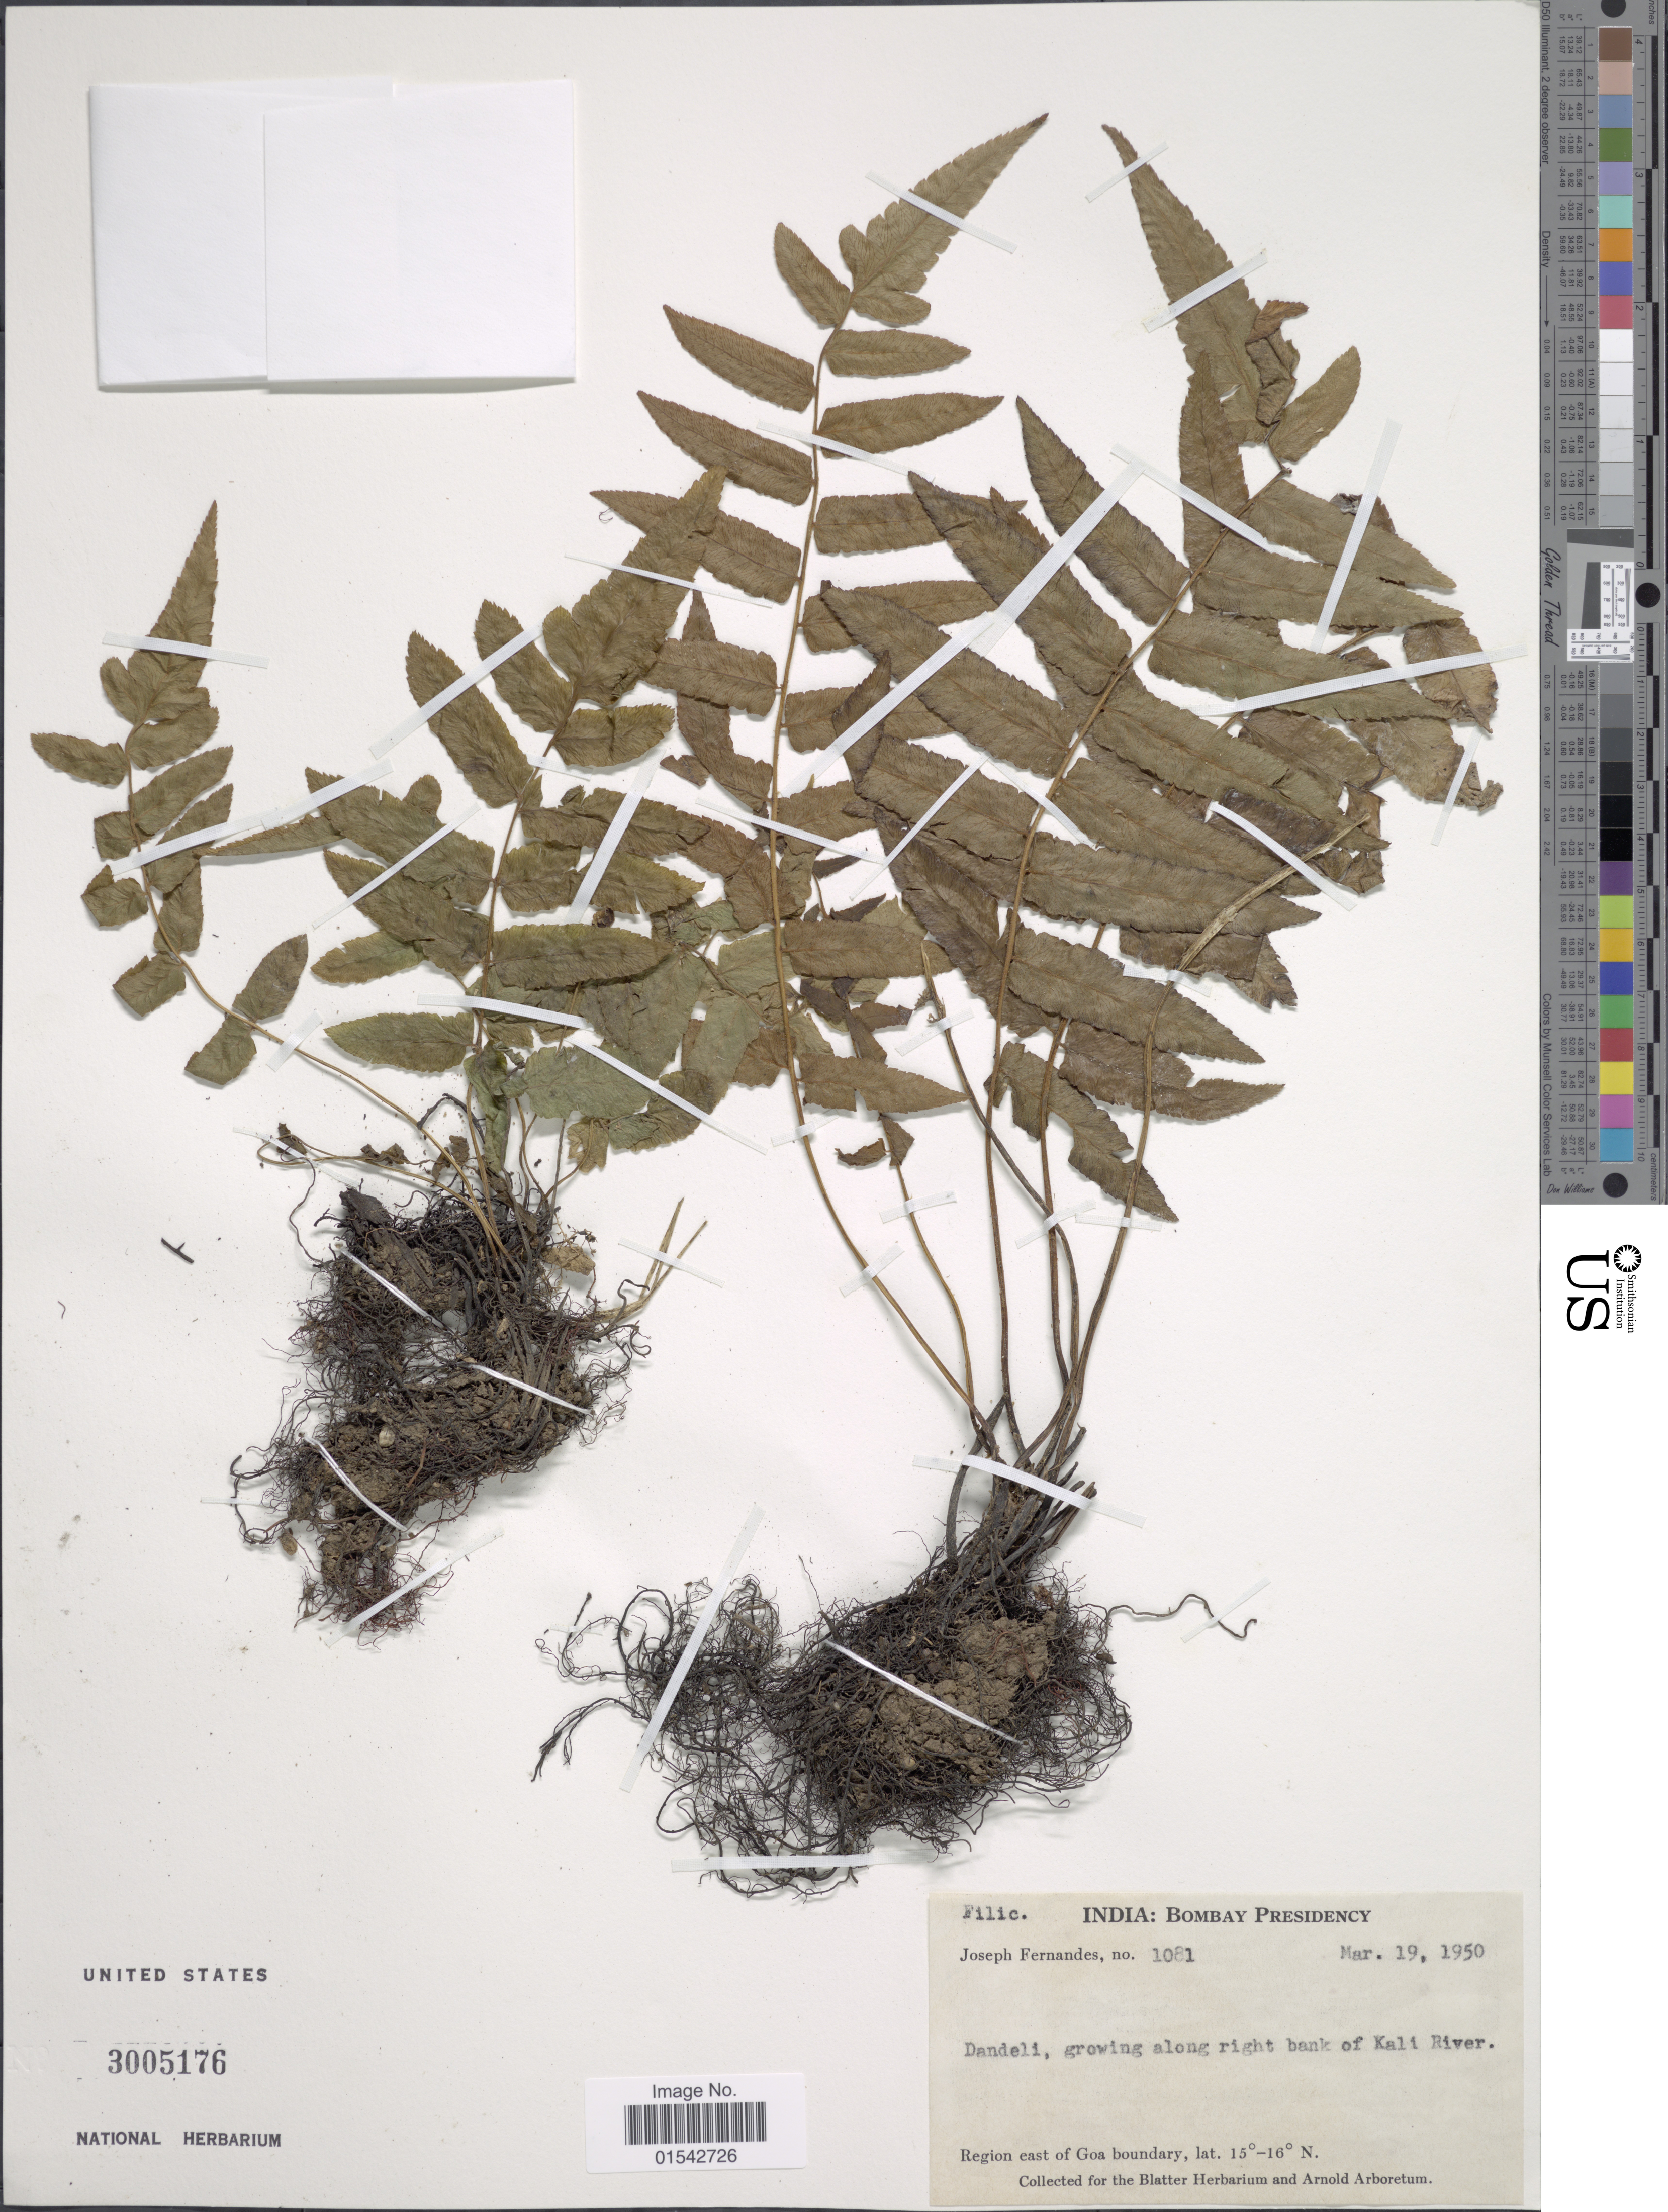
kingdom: Plantae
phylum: Tracheophyta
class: Polypodiopsida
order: Polypodiales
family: Thelypteridaceae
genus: Cyclosorus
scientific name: Cyclosorus sp.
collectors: J. Fernandes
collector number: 1081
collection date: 1950-03-19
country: India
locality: India: Bombay Presidency, Dandeli, growing along right bank of Kali River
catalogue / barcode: US 3005176